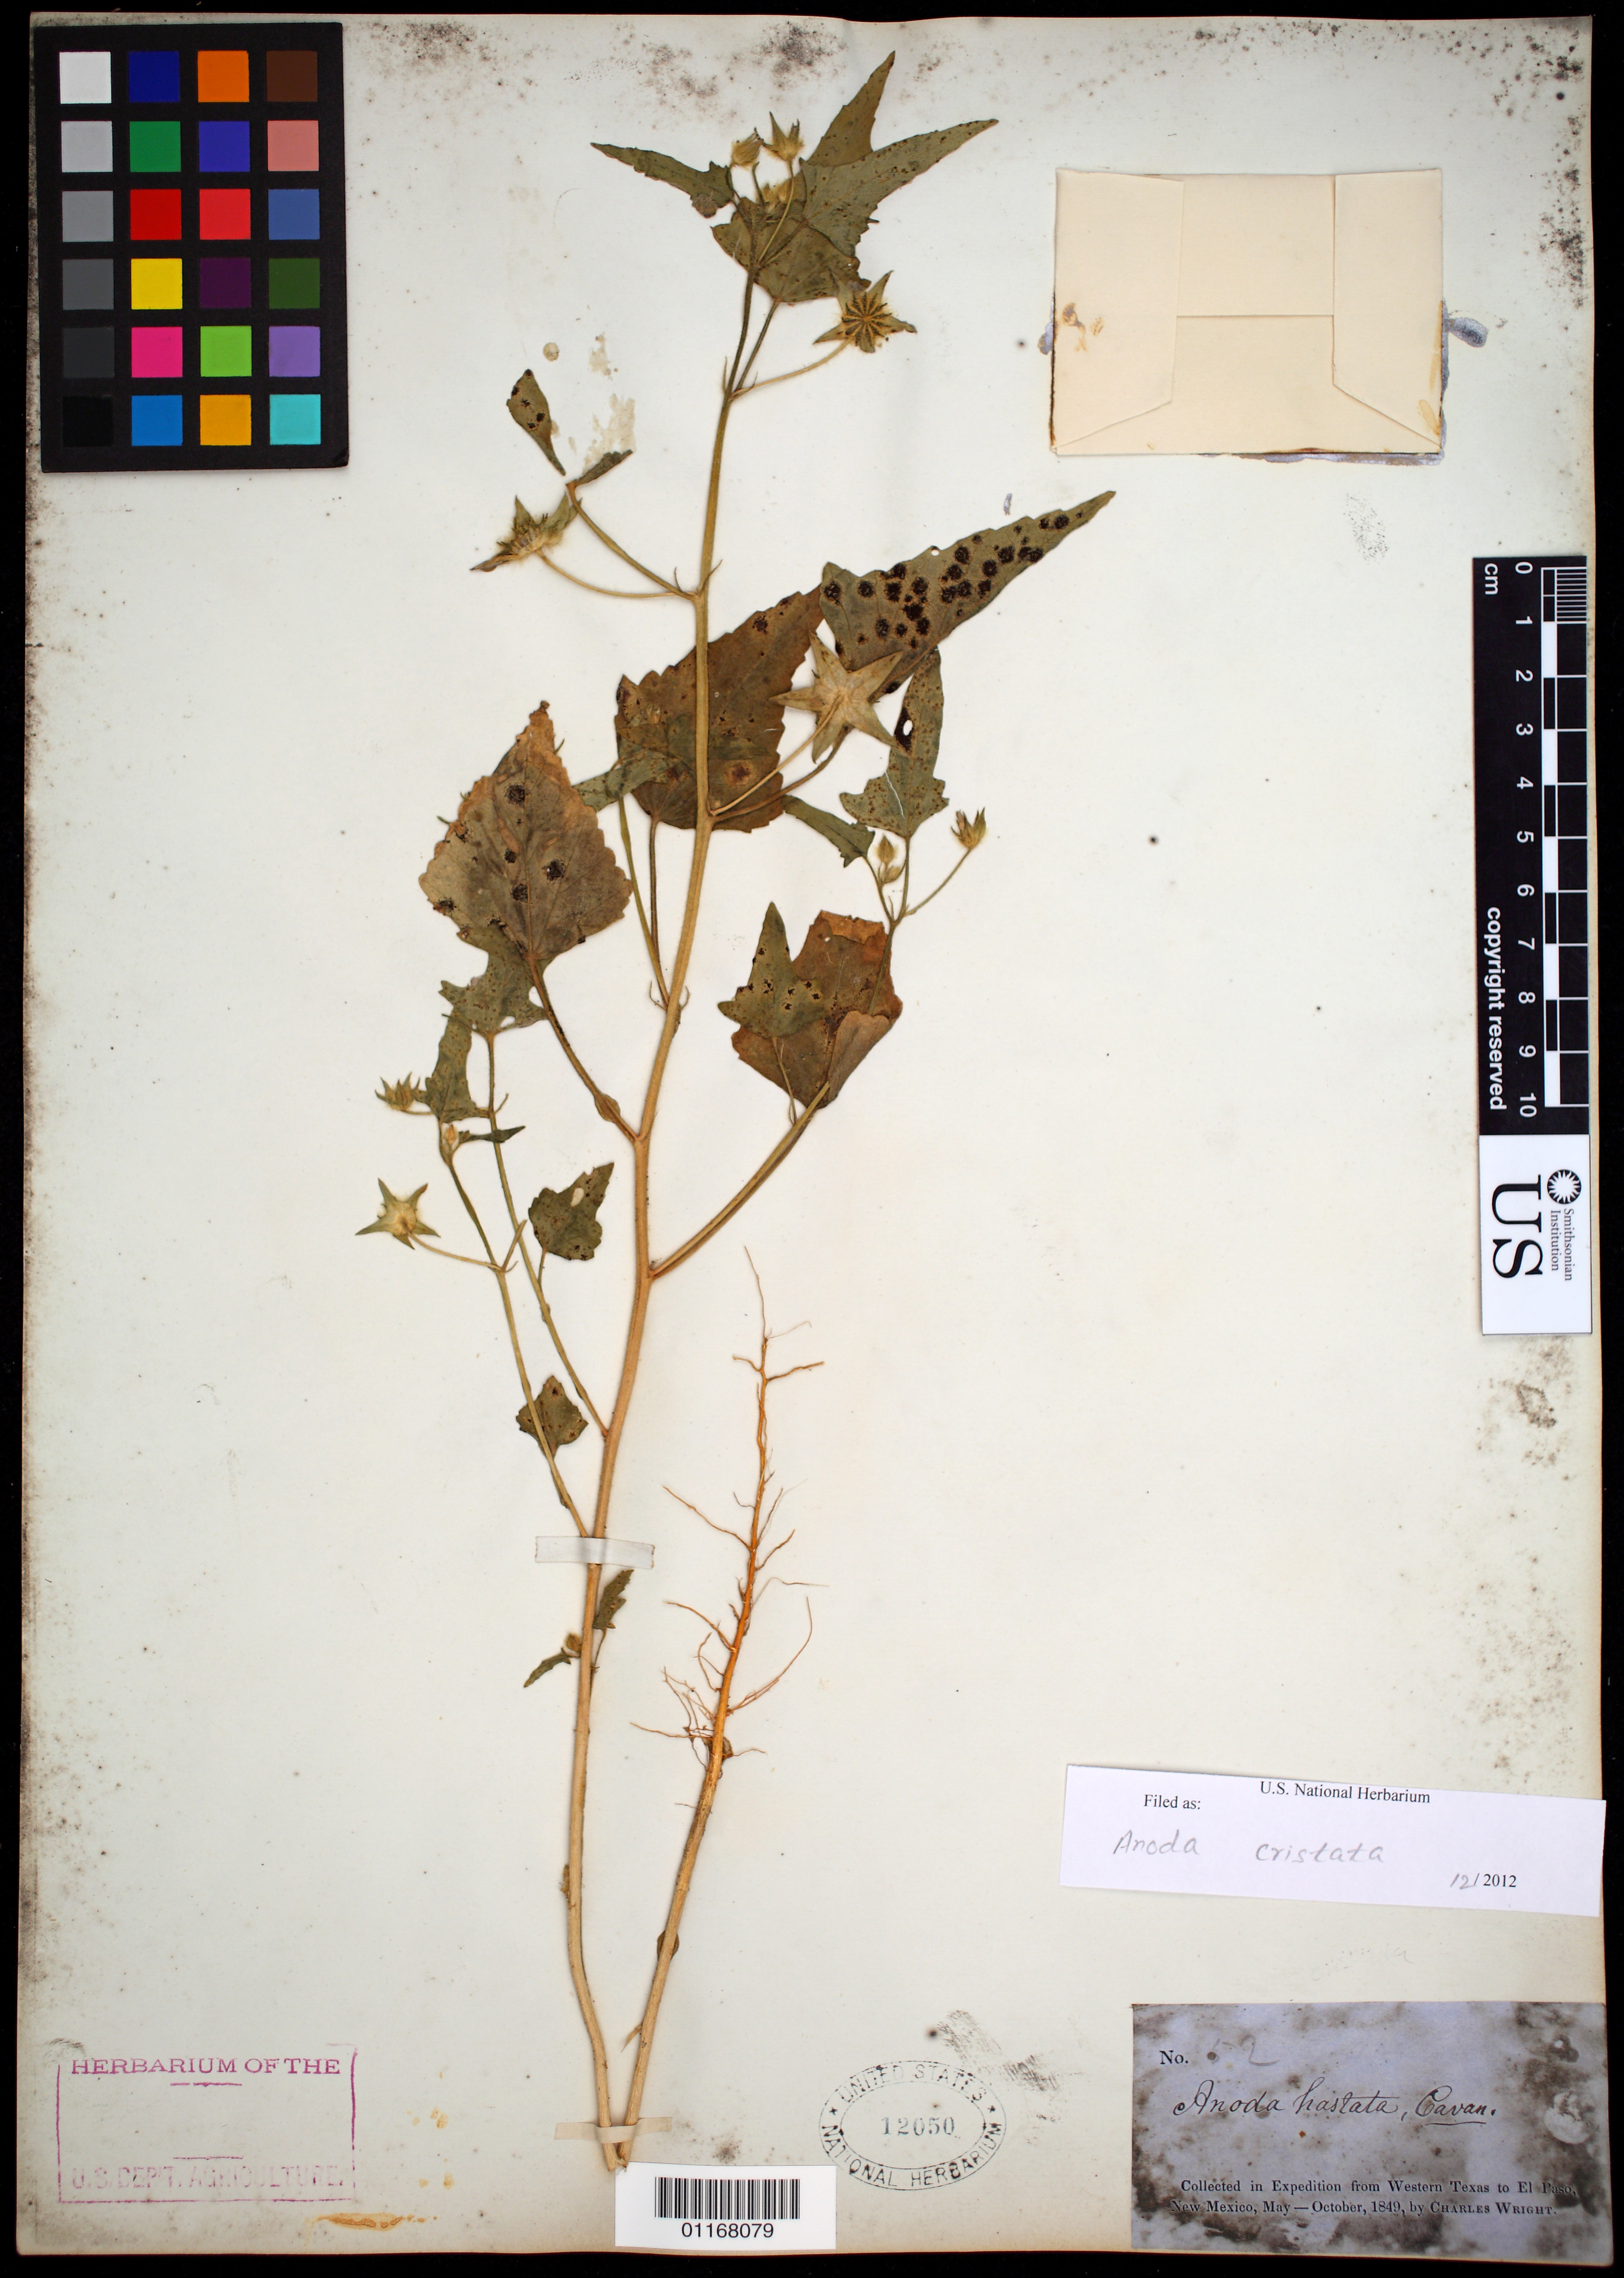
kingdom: Plantae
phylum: Tracheophyta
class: Magnoliopsida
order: Malvales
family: Malvaceae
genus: Anoda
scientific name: Anoda cristata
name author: (L.) Schltdl.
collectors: C. Wright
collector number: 52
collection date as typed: May 1849 to -- Oct 1849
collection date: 1849-05/1849-10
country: United States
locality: Western Texas to El Paso, New Mexico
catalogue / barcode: US 12050